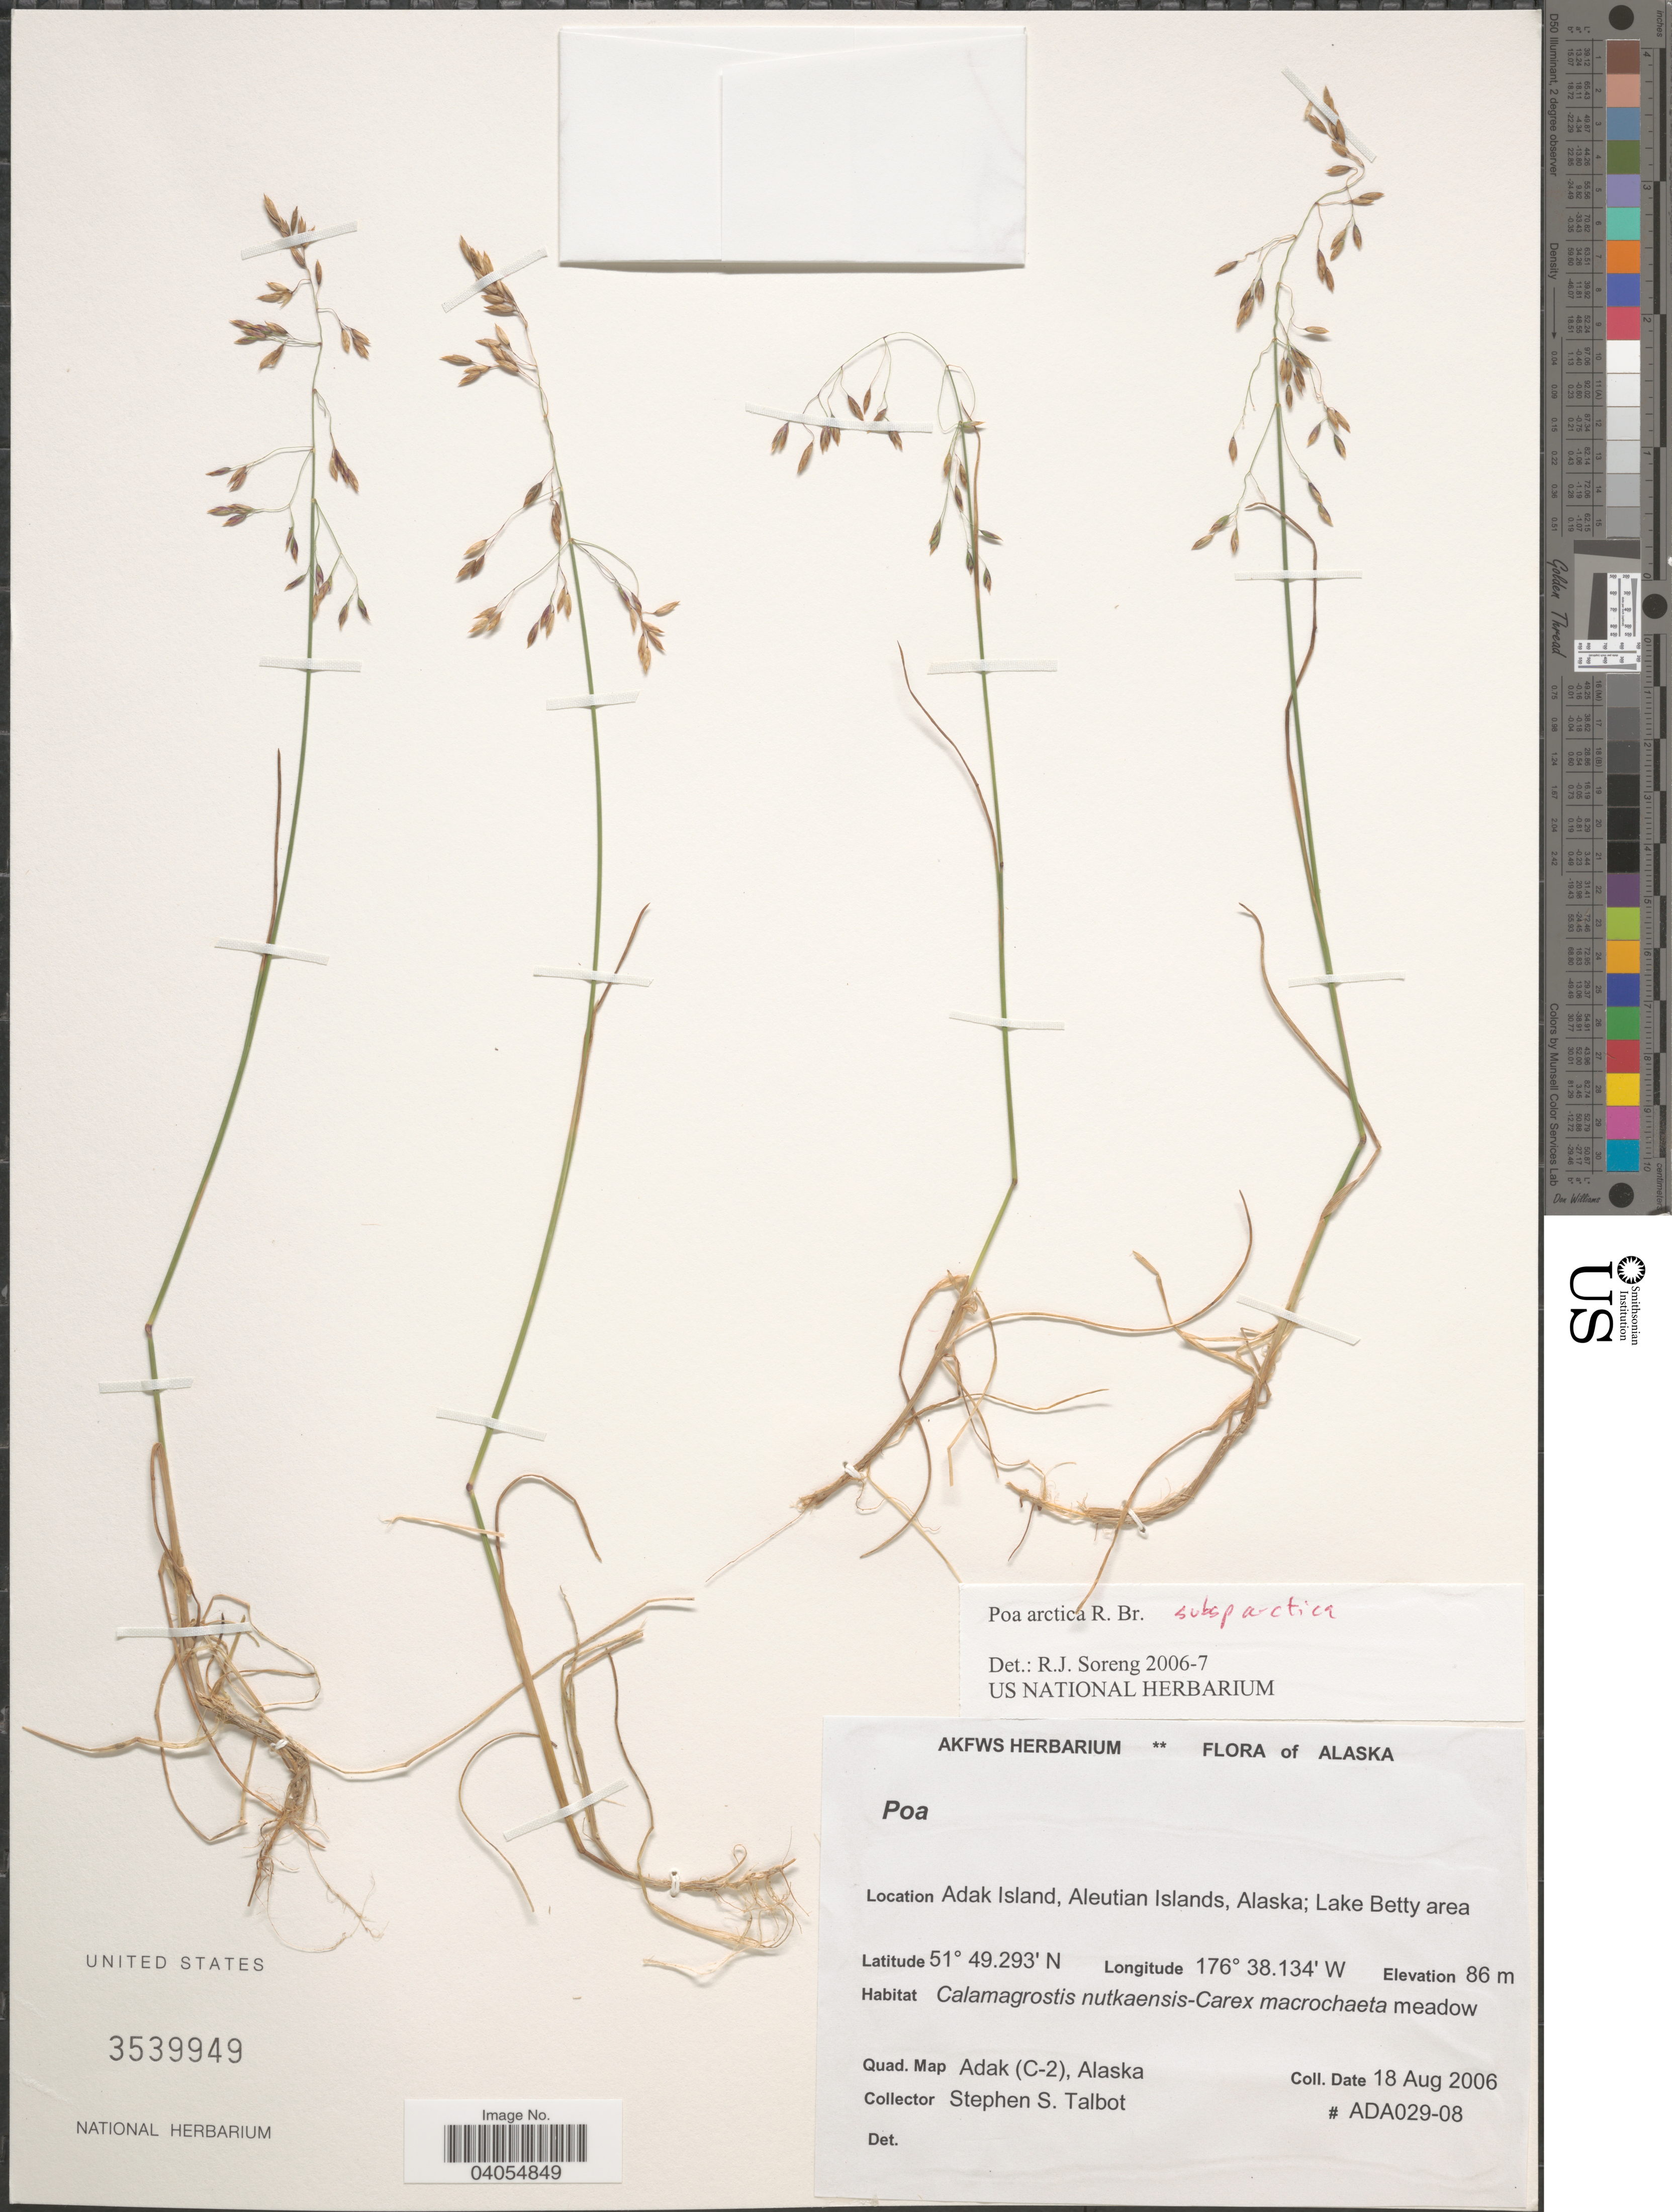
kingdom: Plantae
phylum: Tracheophyta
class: Liliopsida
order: Poales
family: Poaceae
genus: Poa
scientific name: Poa arctica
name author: R. Br.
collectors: S. S. Talbot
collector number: ADA029-08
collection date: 2006-08-18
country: United States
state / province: Alaska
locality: Adak Island, Aleutian Islands; Lake Betty area. Quad. Map Adak (C-2).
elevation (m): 86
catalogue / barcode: US 3539949